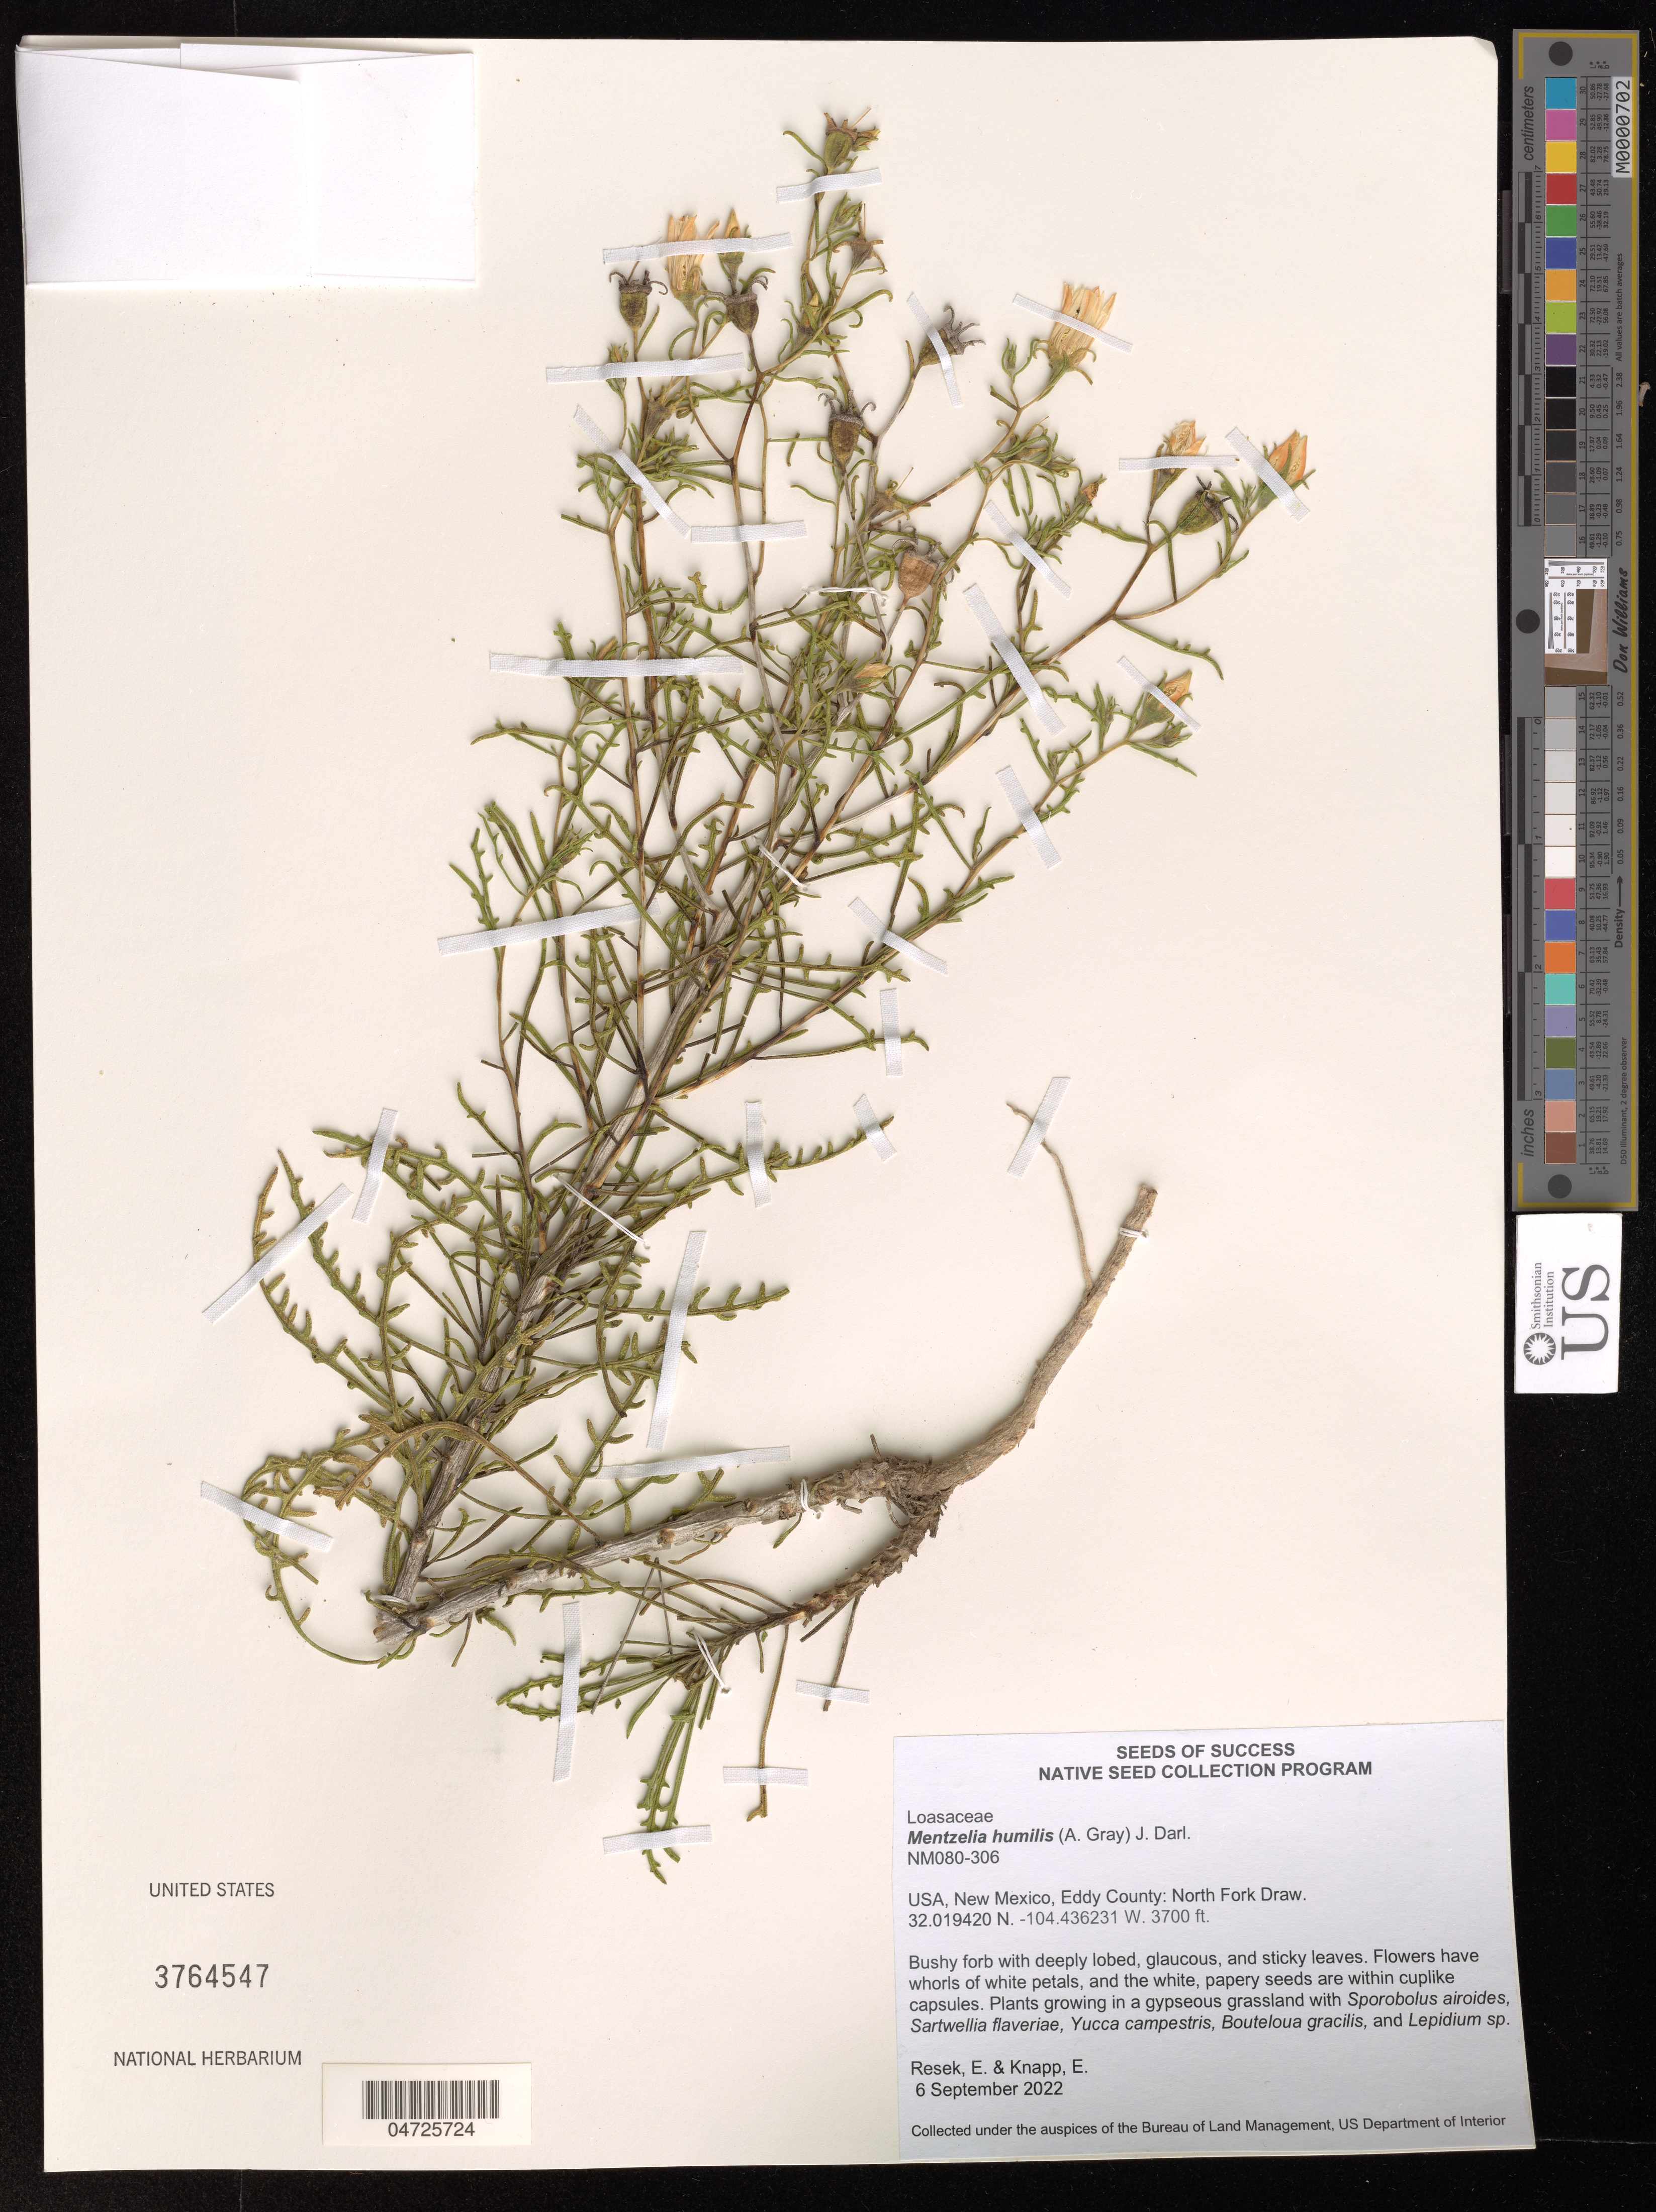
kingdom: Plantae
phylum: Tracheophyta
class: Magnoliopsida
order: Cornales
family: Loasaceae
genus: Mentzelia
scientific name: Mentzelia humilis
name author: (Urb. & Gilg) J. Darl.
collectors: E. Resek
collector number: NM080-306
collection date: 2022-09-06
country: United States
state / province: New Mexico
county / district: Eddy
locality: Eddy County: North Fork Draw.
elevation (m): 1128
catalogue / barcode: US 3764547